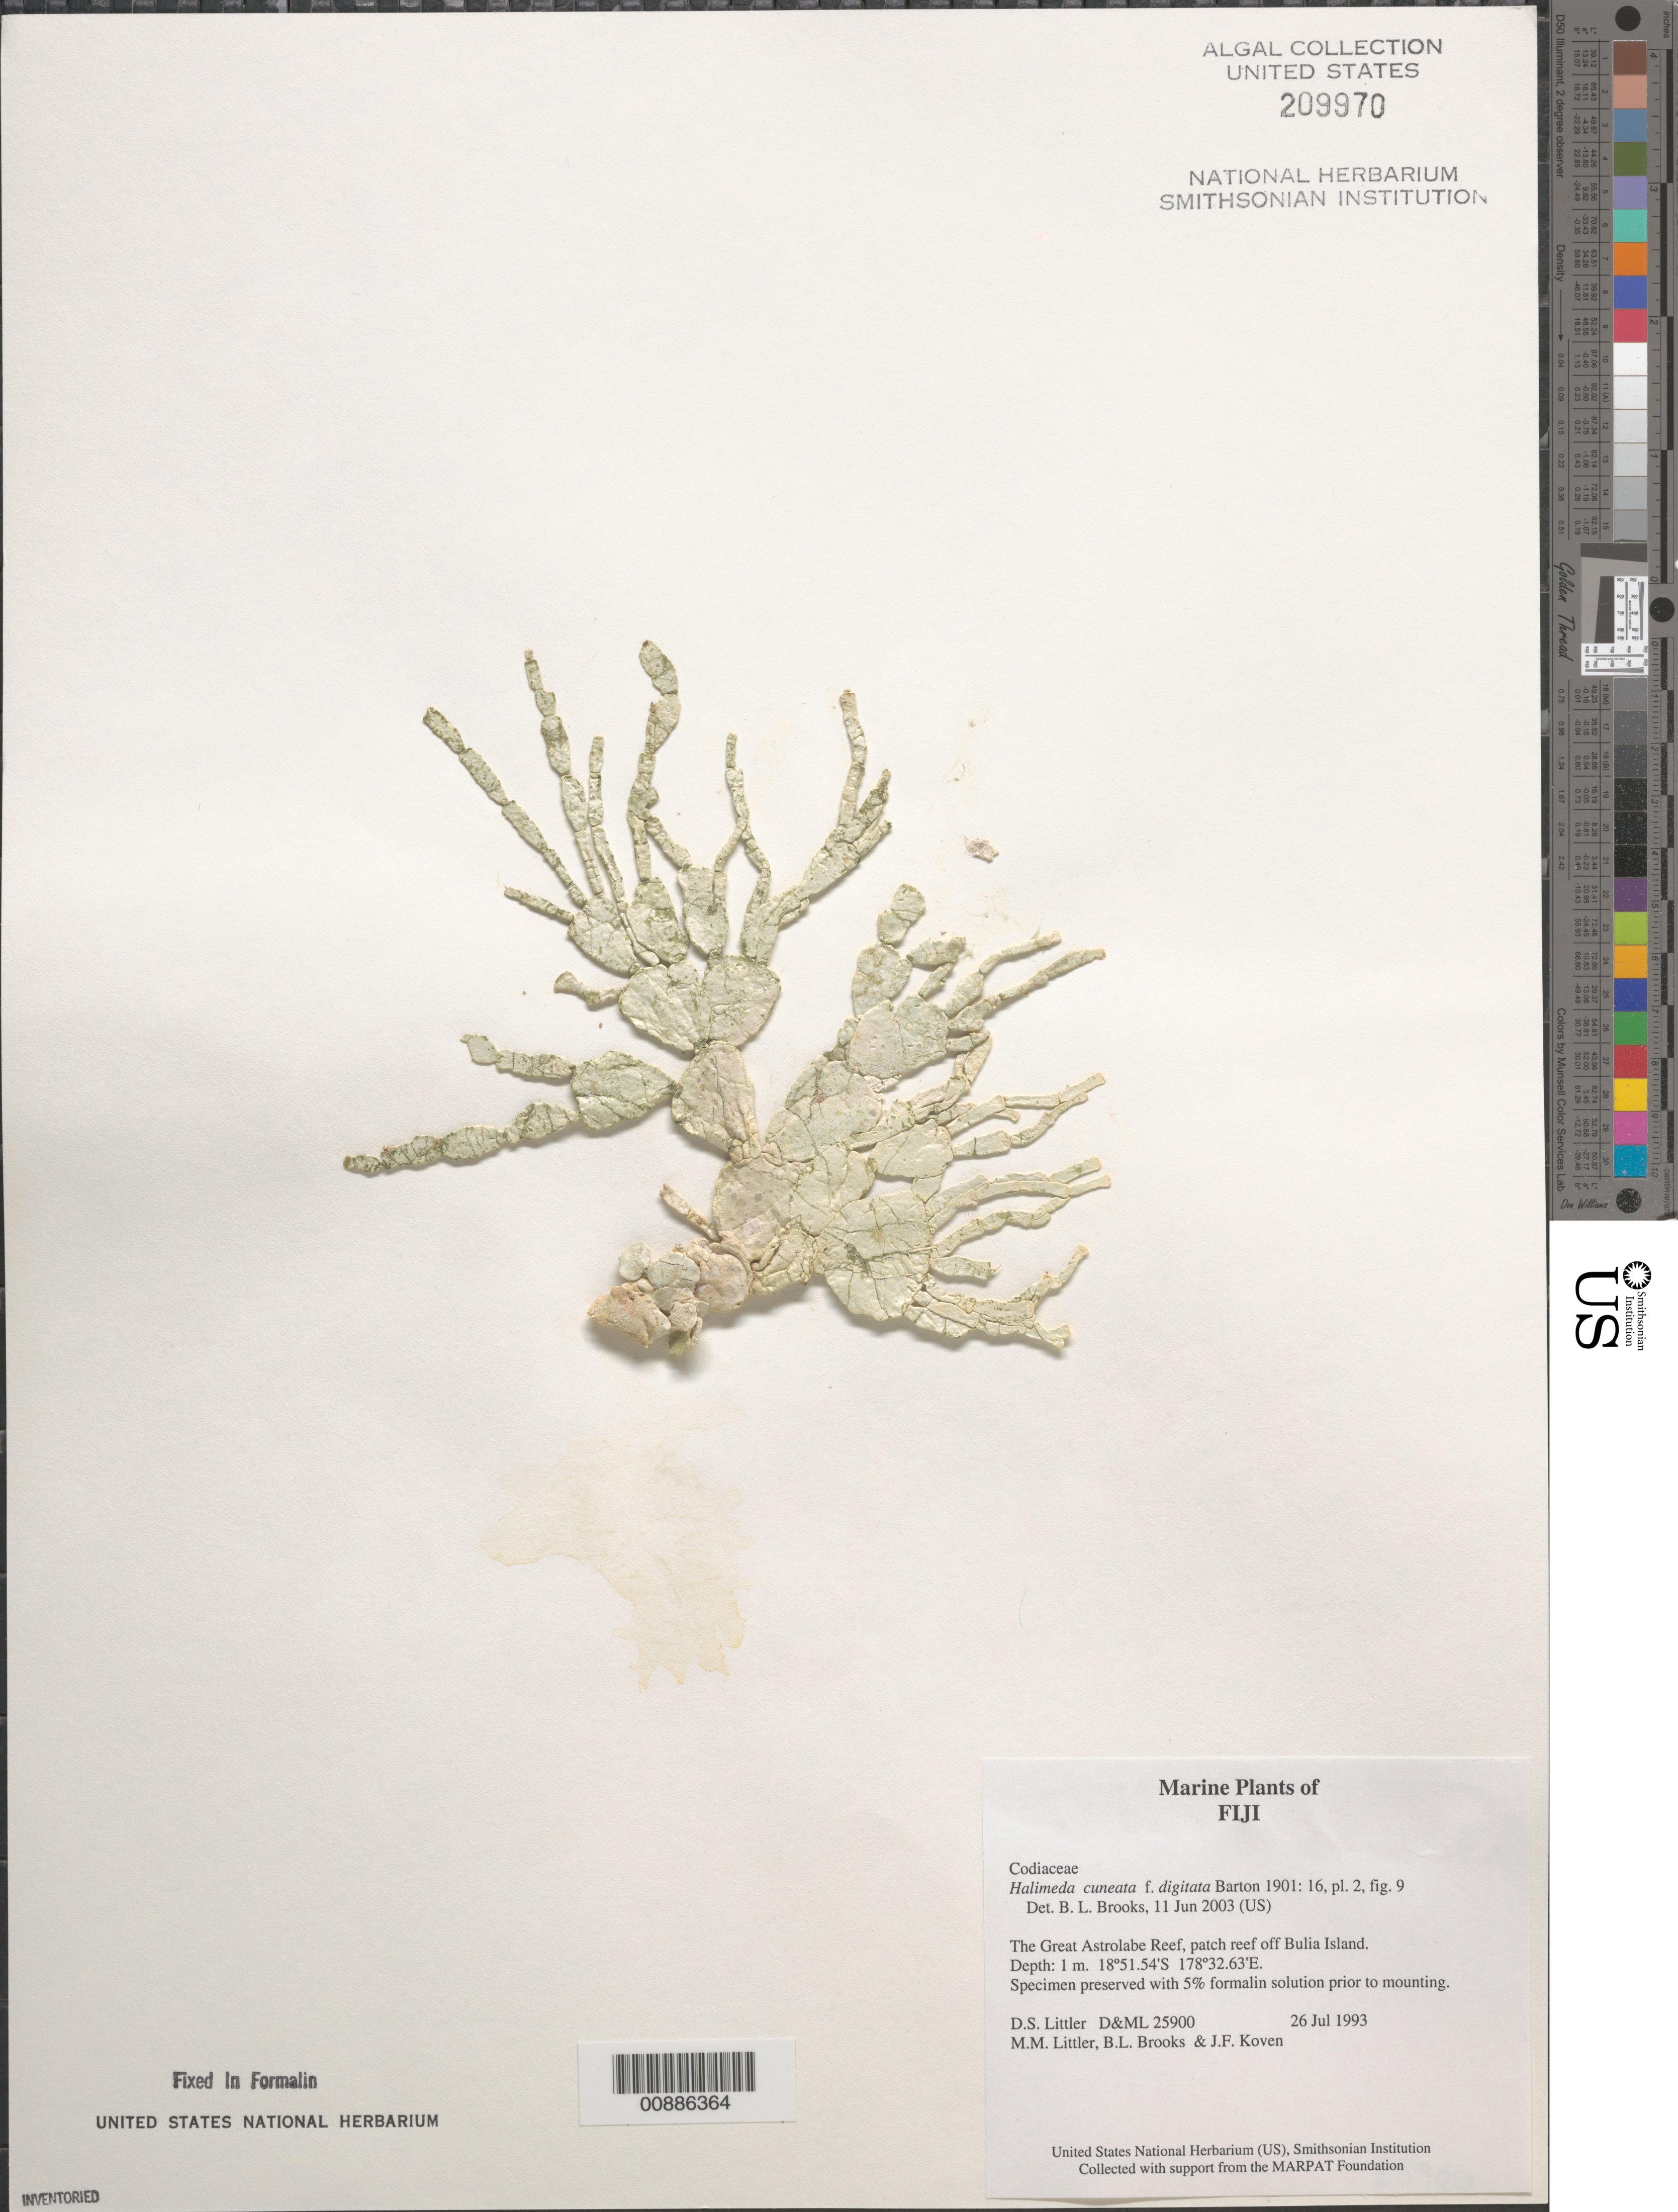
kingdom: Plantae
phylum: Chlorophyta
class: Ulvophyceae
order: Bryopsidales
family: Halimedaceae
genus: Halimeda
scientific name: Halimeda cuneata f. digitata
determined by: Brooks, B. L., (BOT), Smithsonian Institution - National Museum of Natural History (UNITED STATES)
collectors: D. S. Littler, M. M. Littler, B. Brooks & J. Koven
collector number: D&ML 25900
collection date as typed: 26 Jul 1993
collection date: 1993-07-26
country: Fiji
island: Bulia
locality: Great Astrolabe Reef, patch reef off Bulia Island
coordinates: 18 51.54'S, 178 32.63'E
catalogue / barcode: US 209970